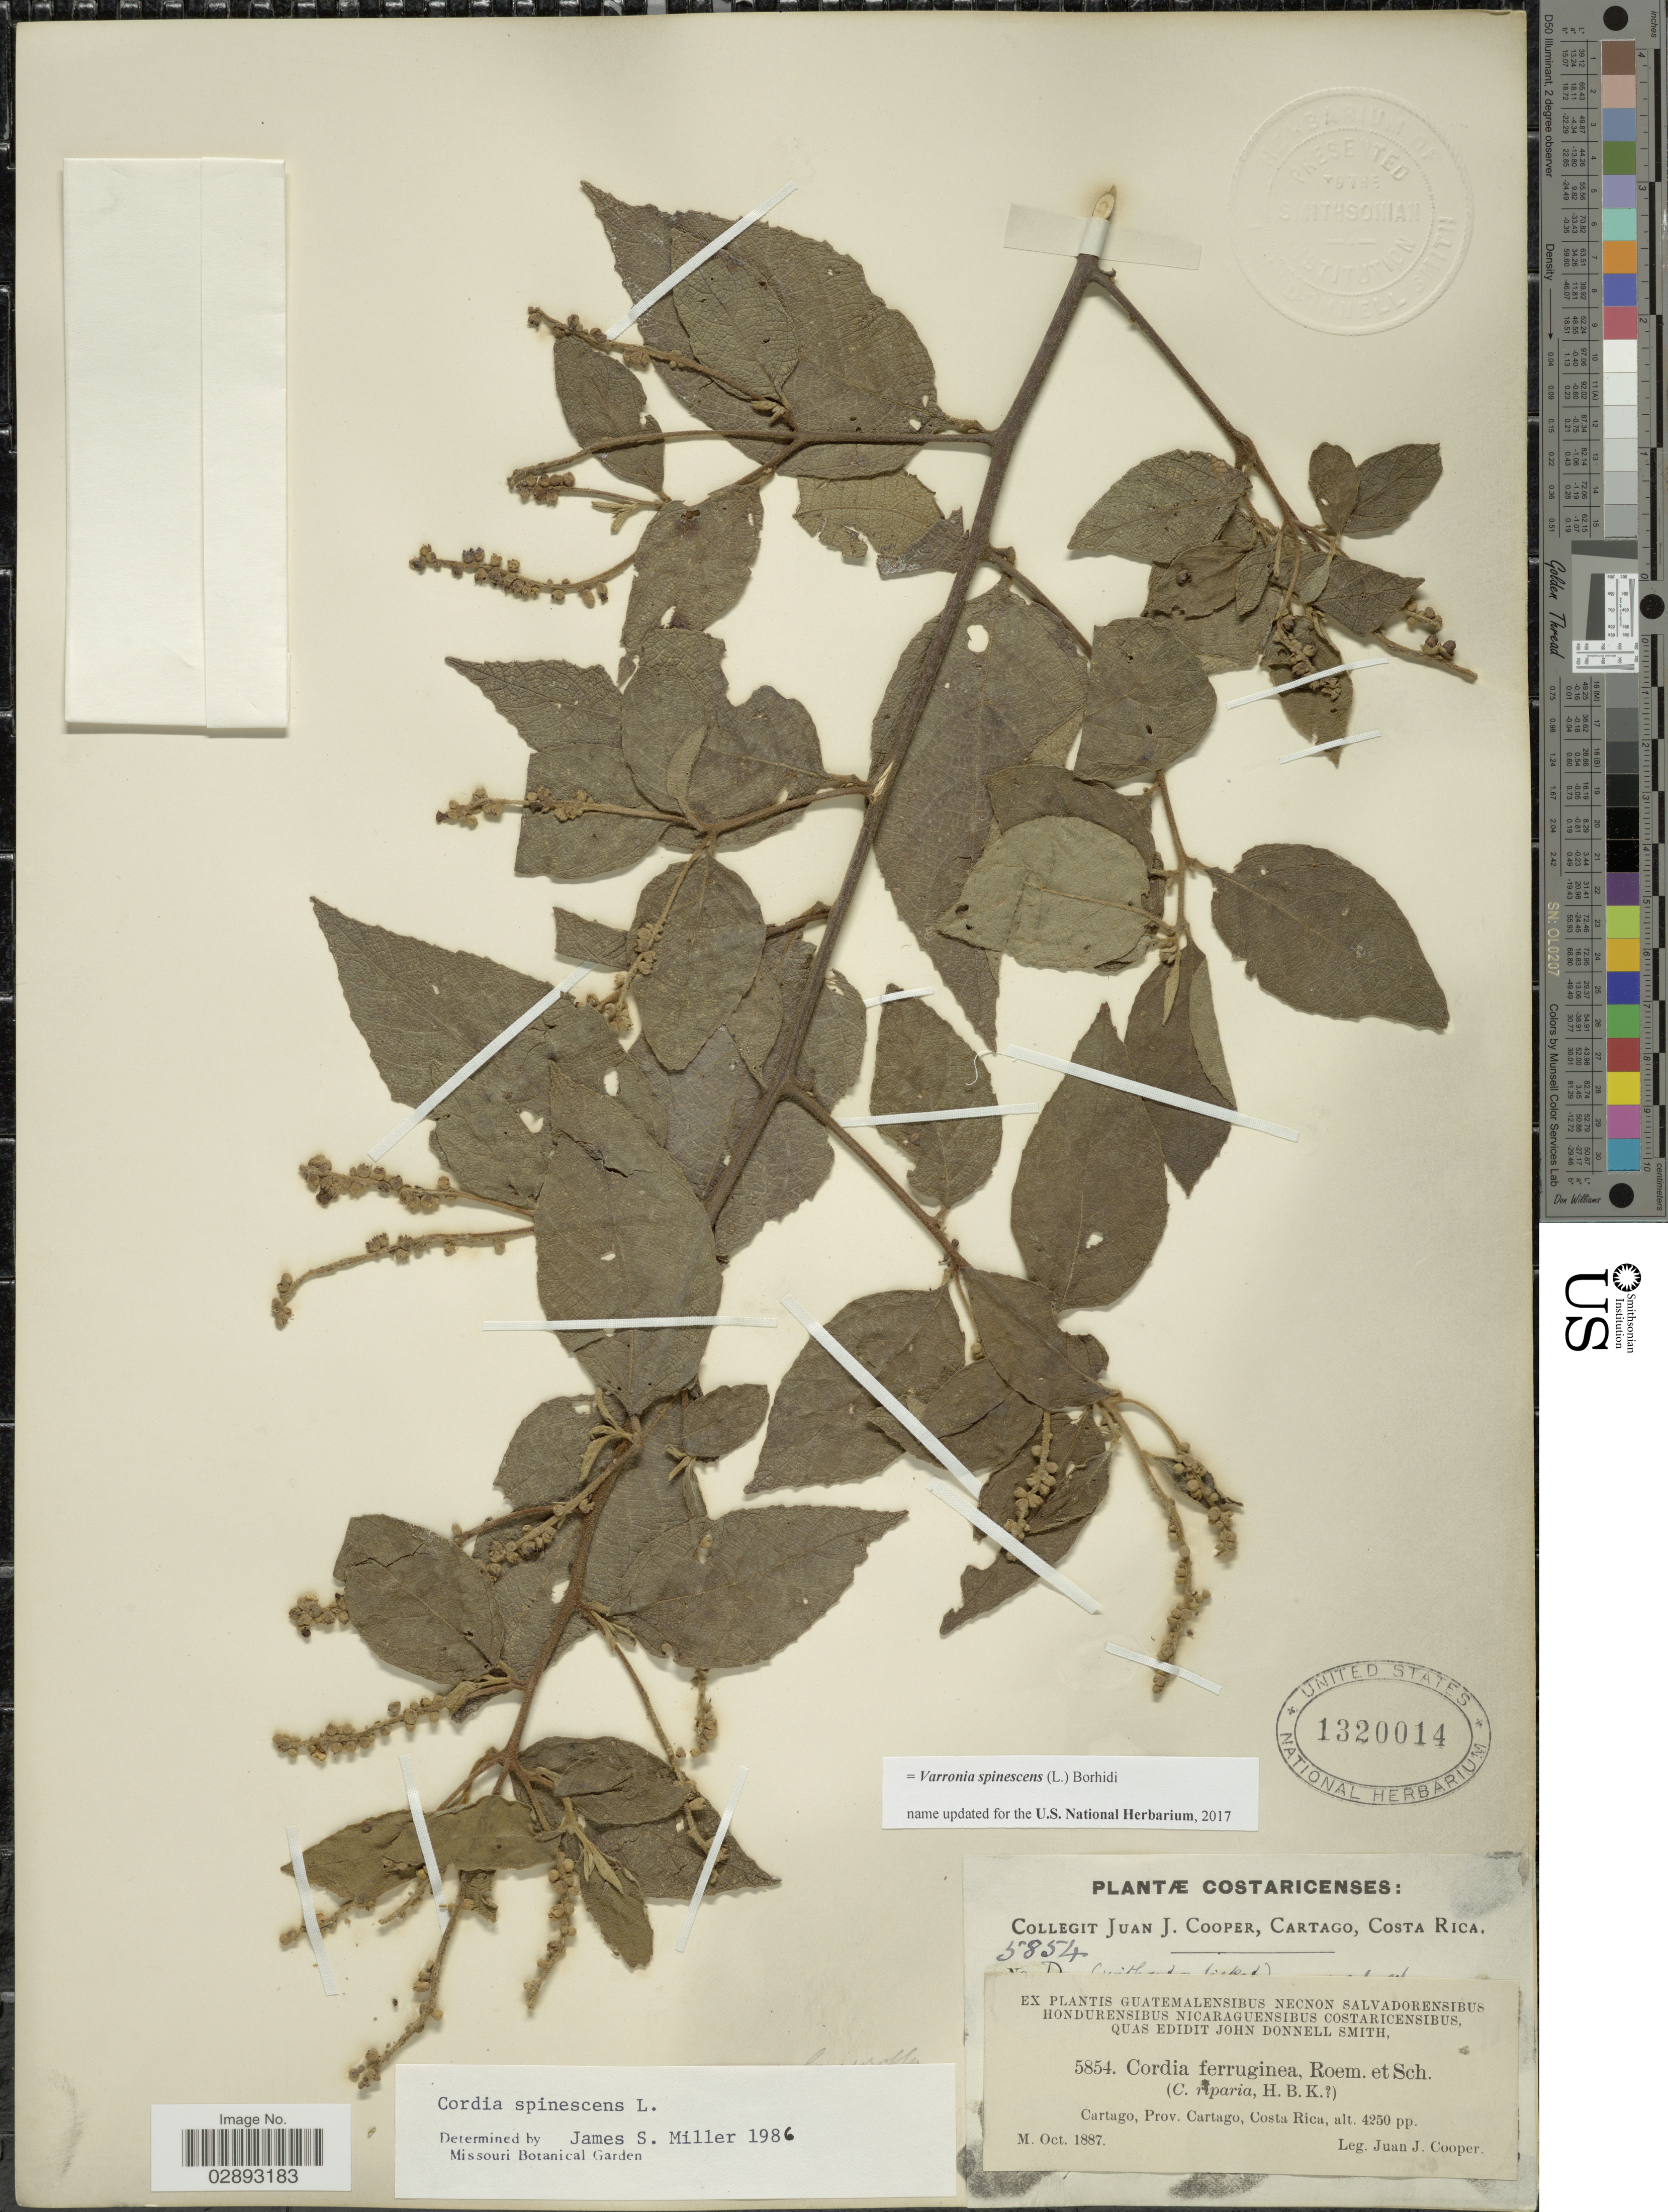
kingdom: Plantae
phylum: Tracheophyta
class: Magnoliopsida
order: Boraginales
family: Cordiaceae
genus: Varronia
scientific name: Varronia spinescens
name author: (L.) Borhidi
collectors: J. J. Cooper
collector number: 5854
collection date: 1887-10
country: Costa Rica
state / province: Cartago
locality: Cartago, Prov. Cartago.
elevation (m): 1295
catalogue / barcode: US 1320014